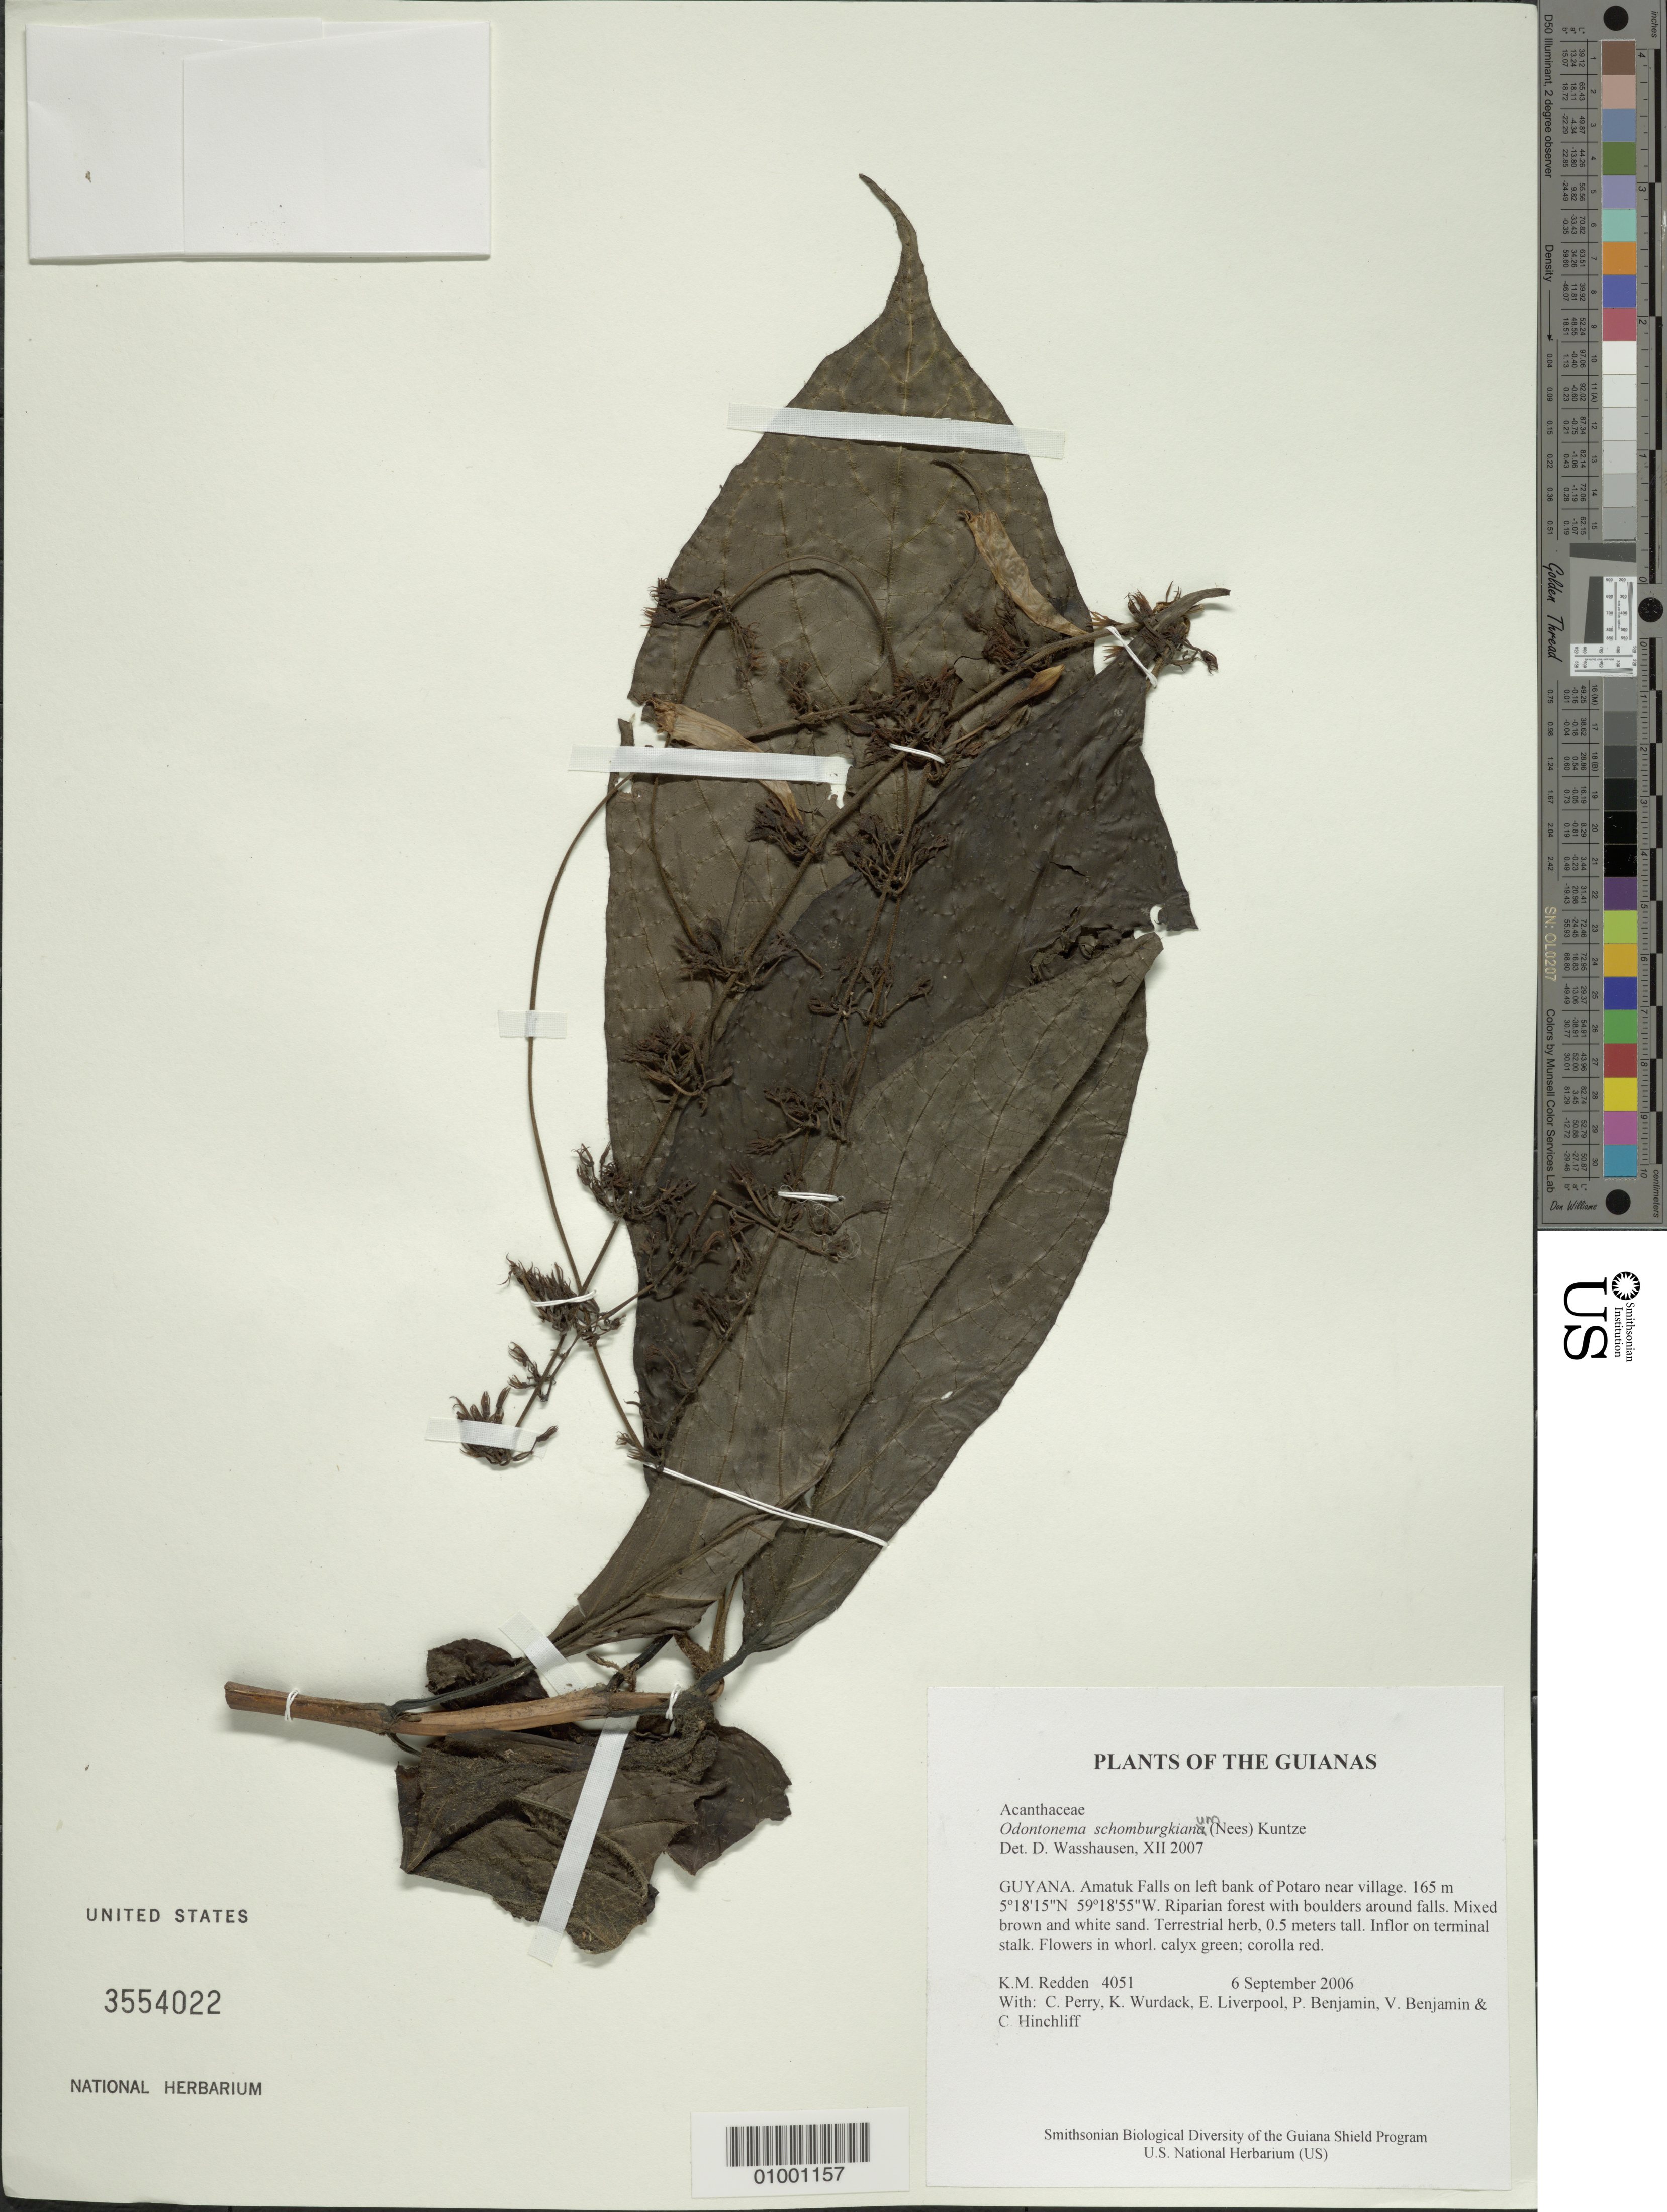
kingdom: Plantae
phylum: Tracheophyta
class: Magnoliopsida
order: Lamiales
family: Acanthaceae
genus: Odontonema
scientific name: Odontonema schomburgkianum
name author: (Nees) Kuntze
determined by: Wasshausen, Dieter C., (BOT), Smithsonian Institution - National Museum of Natural History (UNITED STATES)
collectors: K. M. Redden, C. Perry, K. Wurdack, E. Liverpool, P. Benjamin, V. Benjamin & C. E. Hinchliff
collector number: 4051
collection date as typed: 6 September 2006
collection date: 2006-09-06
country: Guyana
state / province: Potaro-Siparuni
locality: Amatuk Falls on left bank of Potaro near village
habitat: Riparian forest with boulders around falls. Mixed brown and white sand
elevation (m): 165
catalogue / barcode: US 3554022